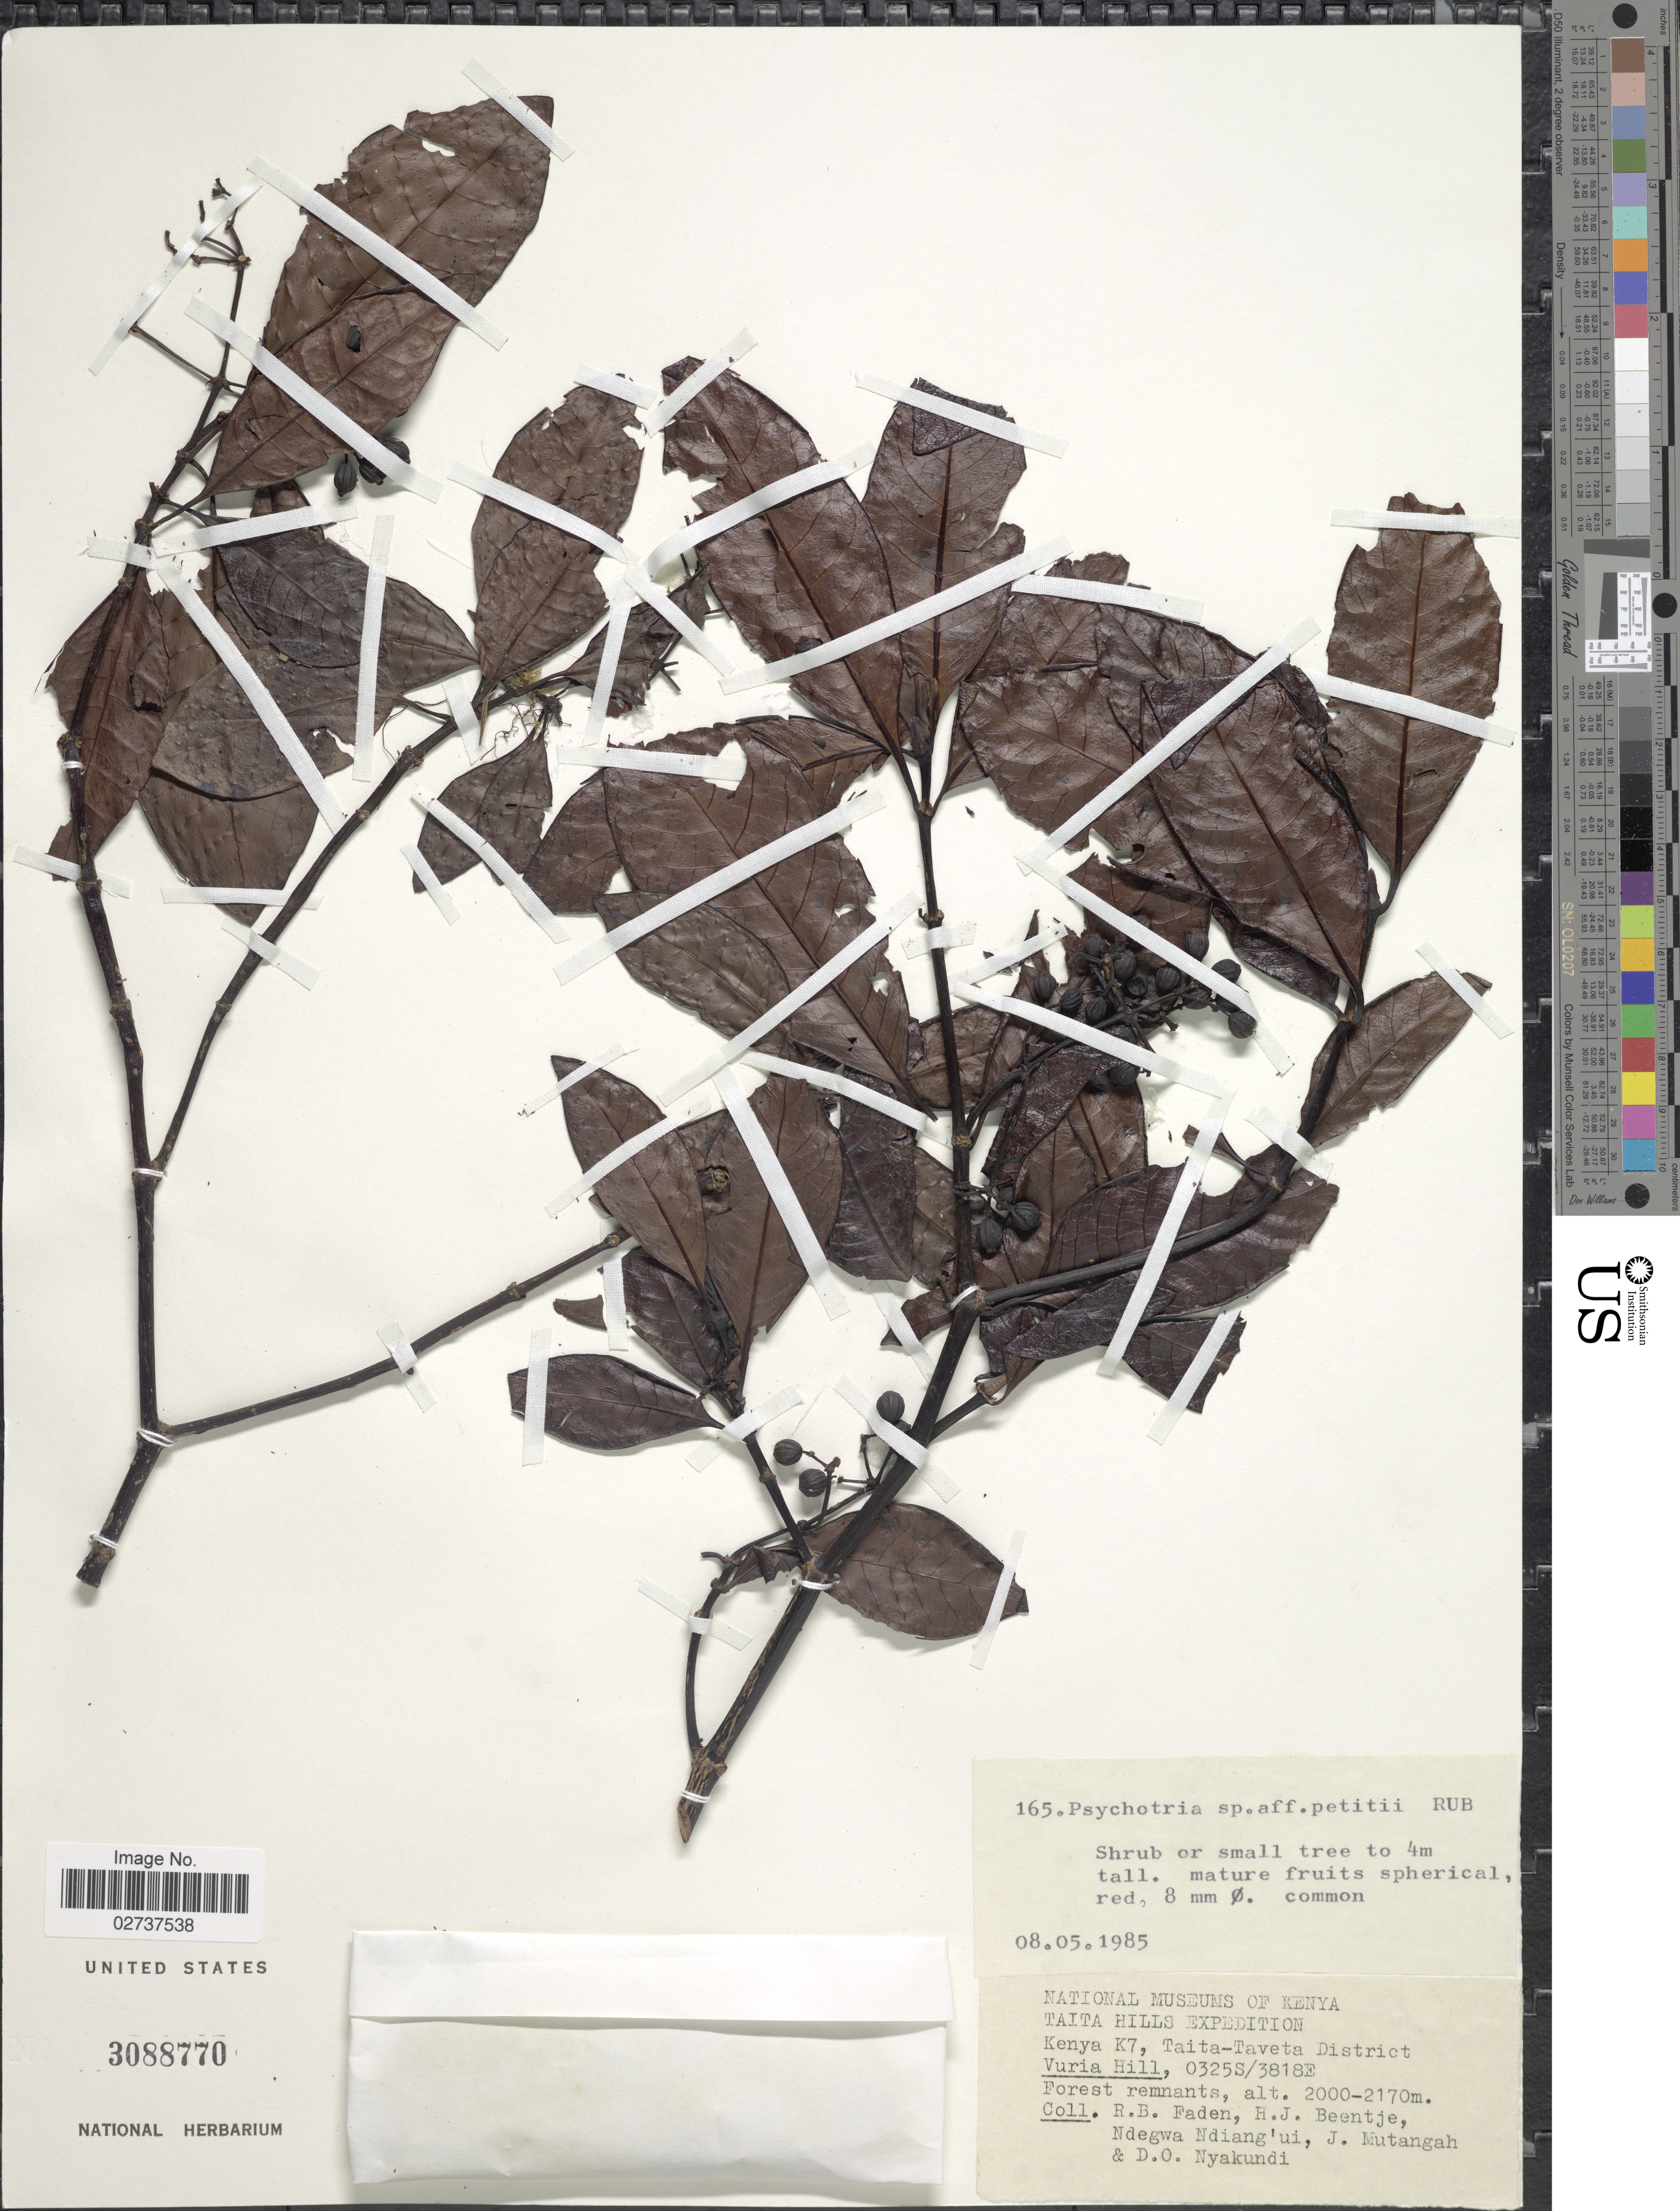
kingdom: Plantae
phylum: Tracheophyta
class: Magnoliopsida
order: Gentianales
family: Rubiaceae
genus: Psychotria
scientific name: Psychotria petitii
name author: Verdc.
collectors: R. B. Faden, H. J. Beentje, Ndegwa Ndiang'ui, J. Mutangah & D. Nyakundi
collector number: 165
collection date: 1985-05-08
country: Kenya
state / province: Taita Taveta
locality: K7, Taita Hills, Vuria Hill.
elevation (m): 2000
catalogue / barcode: US 3088770